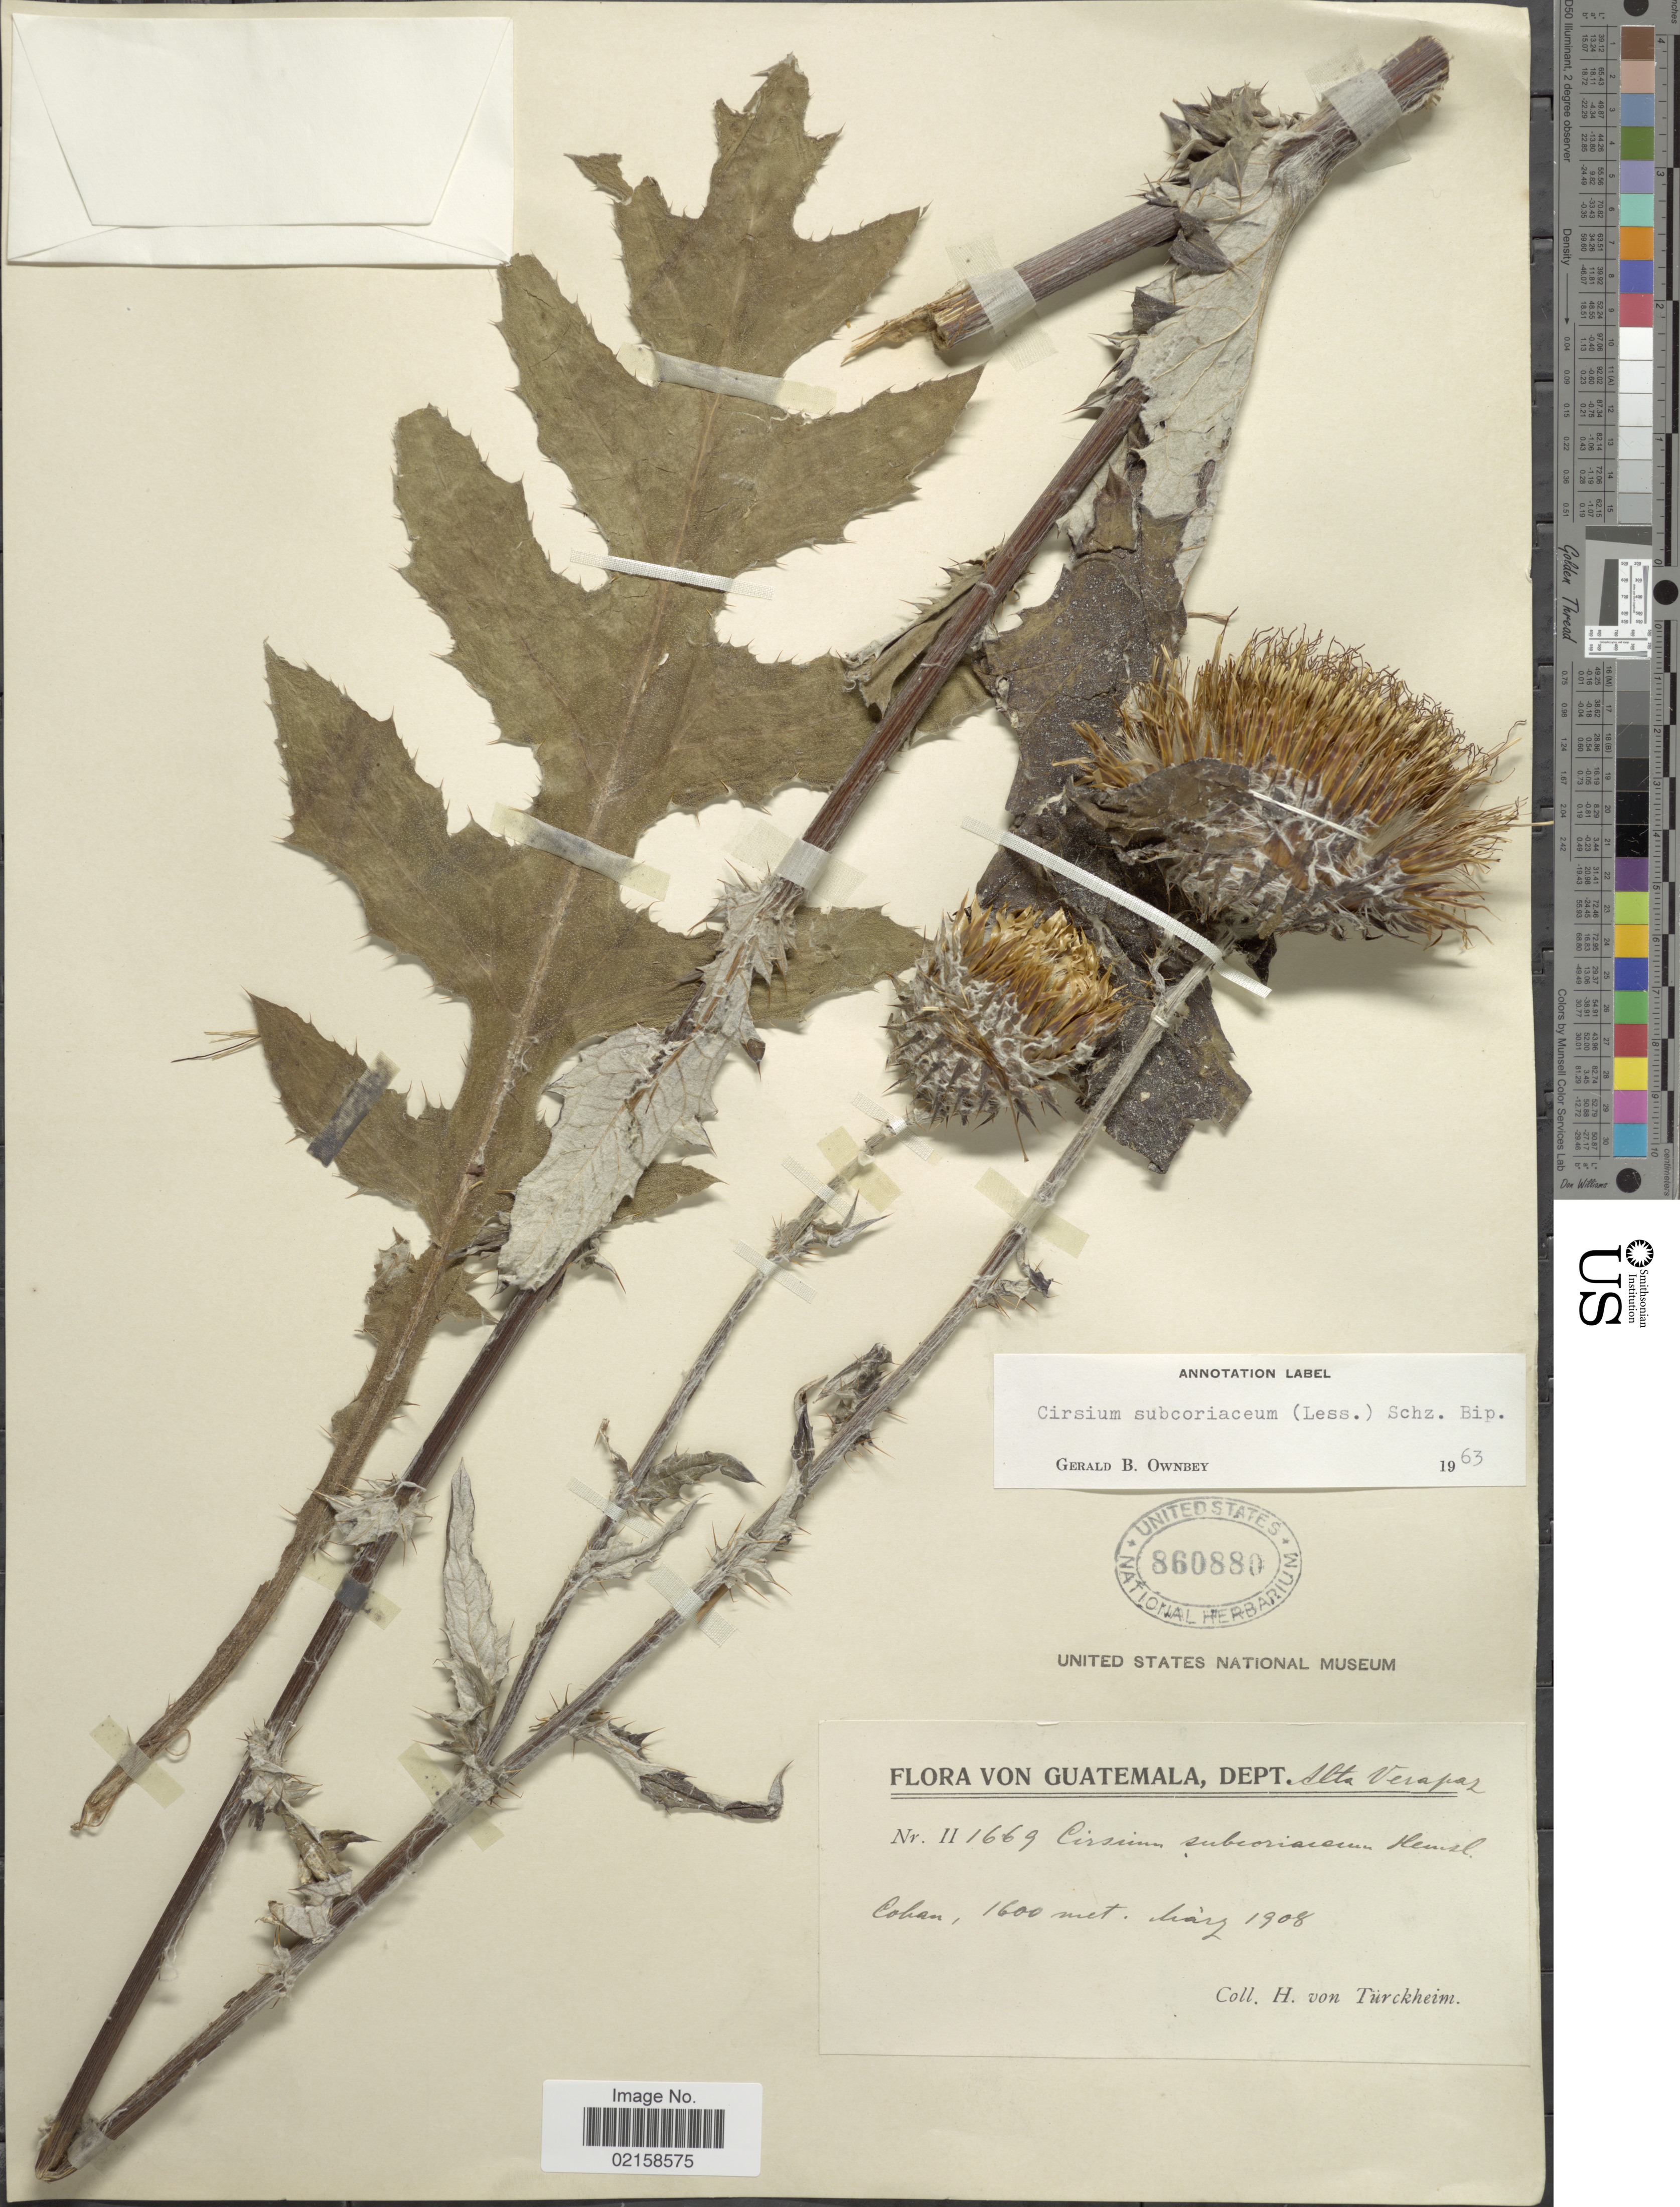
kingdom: Plantae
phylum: Tracheophyta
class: Magnoliopsida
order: Asterales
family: Asteraceae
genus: Cirsium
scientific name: Cirsium subcoriaceum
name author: (Less.) Sch. Bip.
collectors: H. von Türckheim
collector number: II 1669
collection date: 1908-03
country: Guatemala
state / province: Alta Verapaz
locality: Coban.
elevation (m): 1600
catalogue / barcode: US 860880